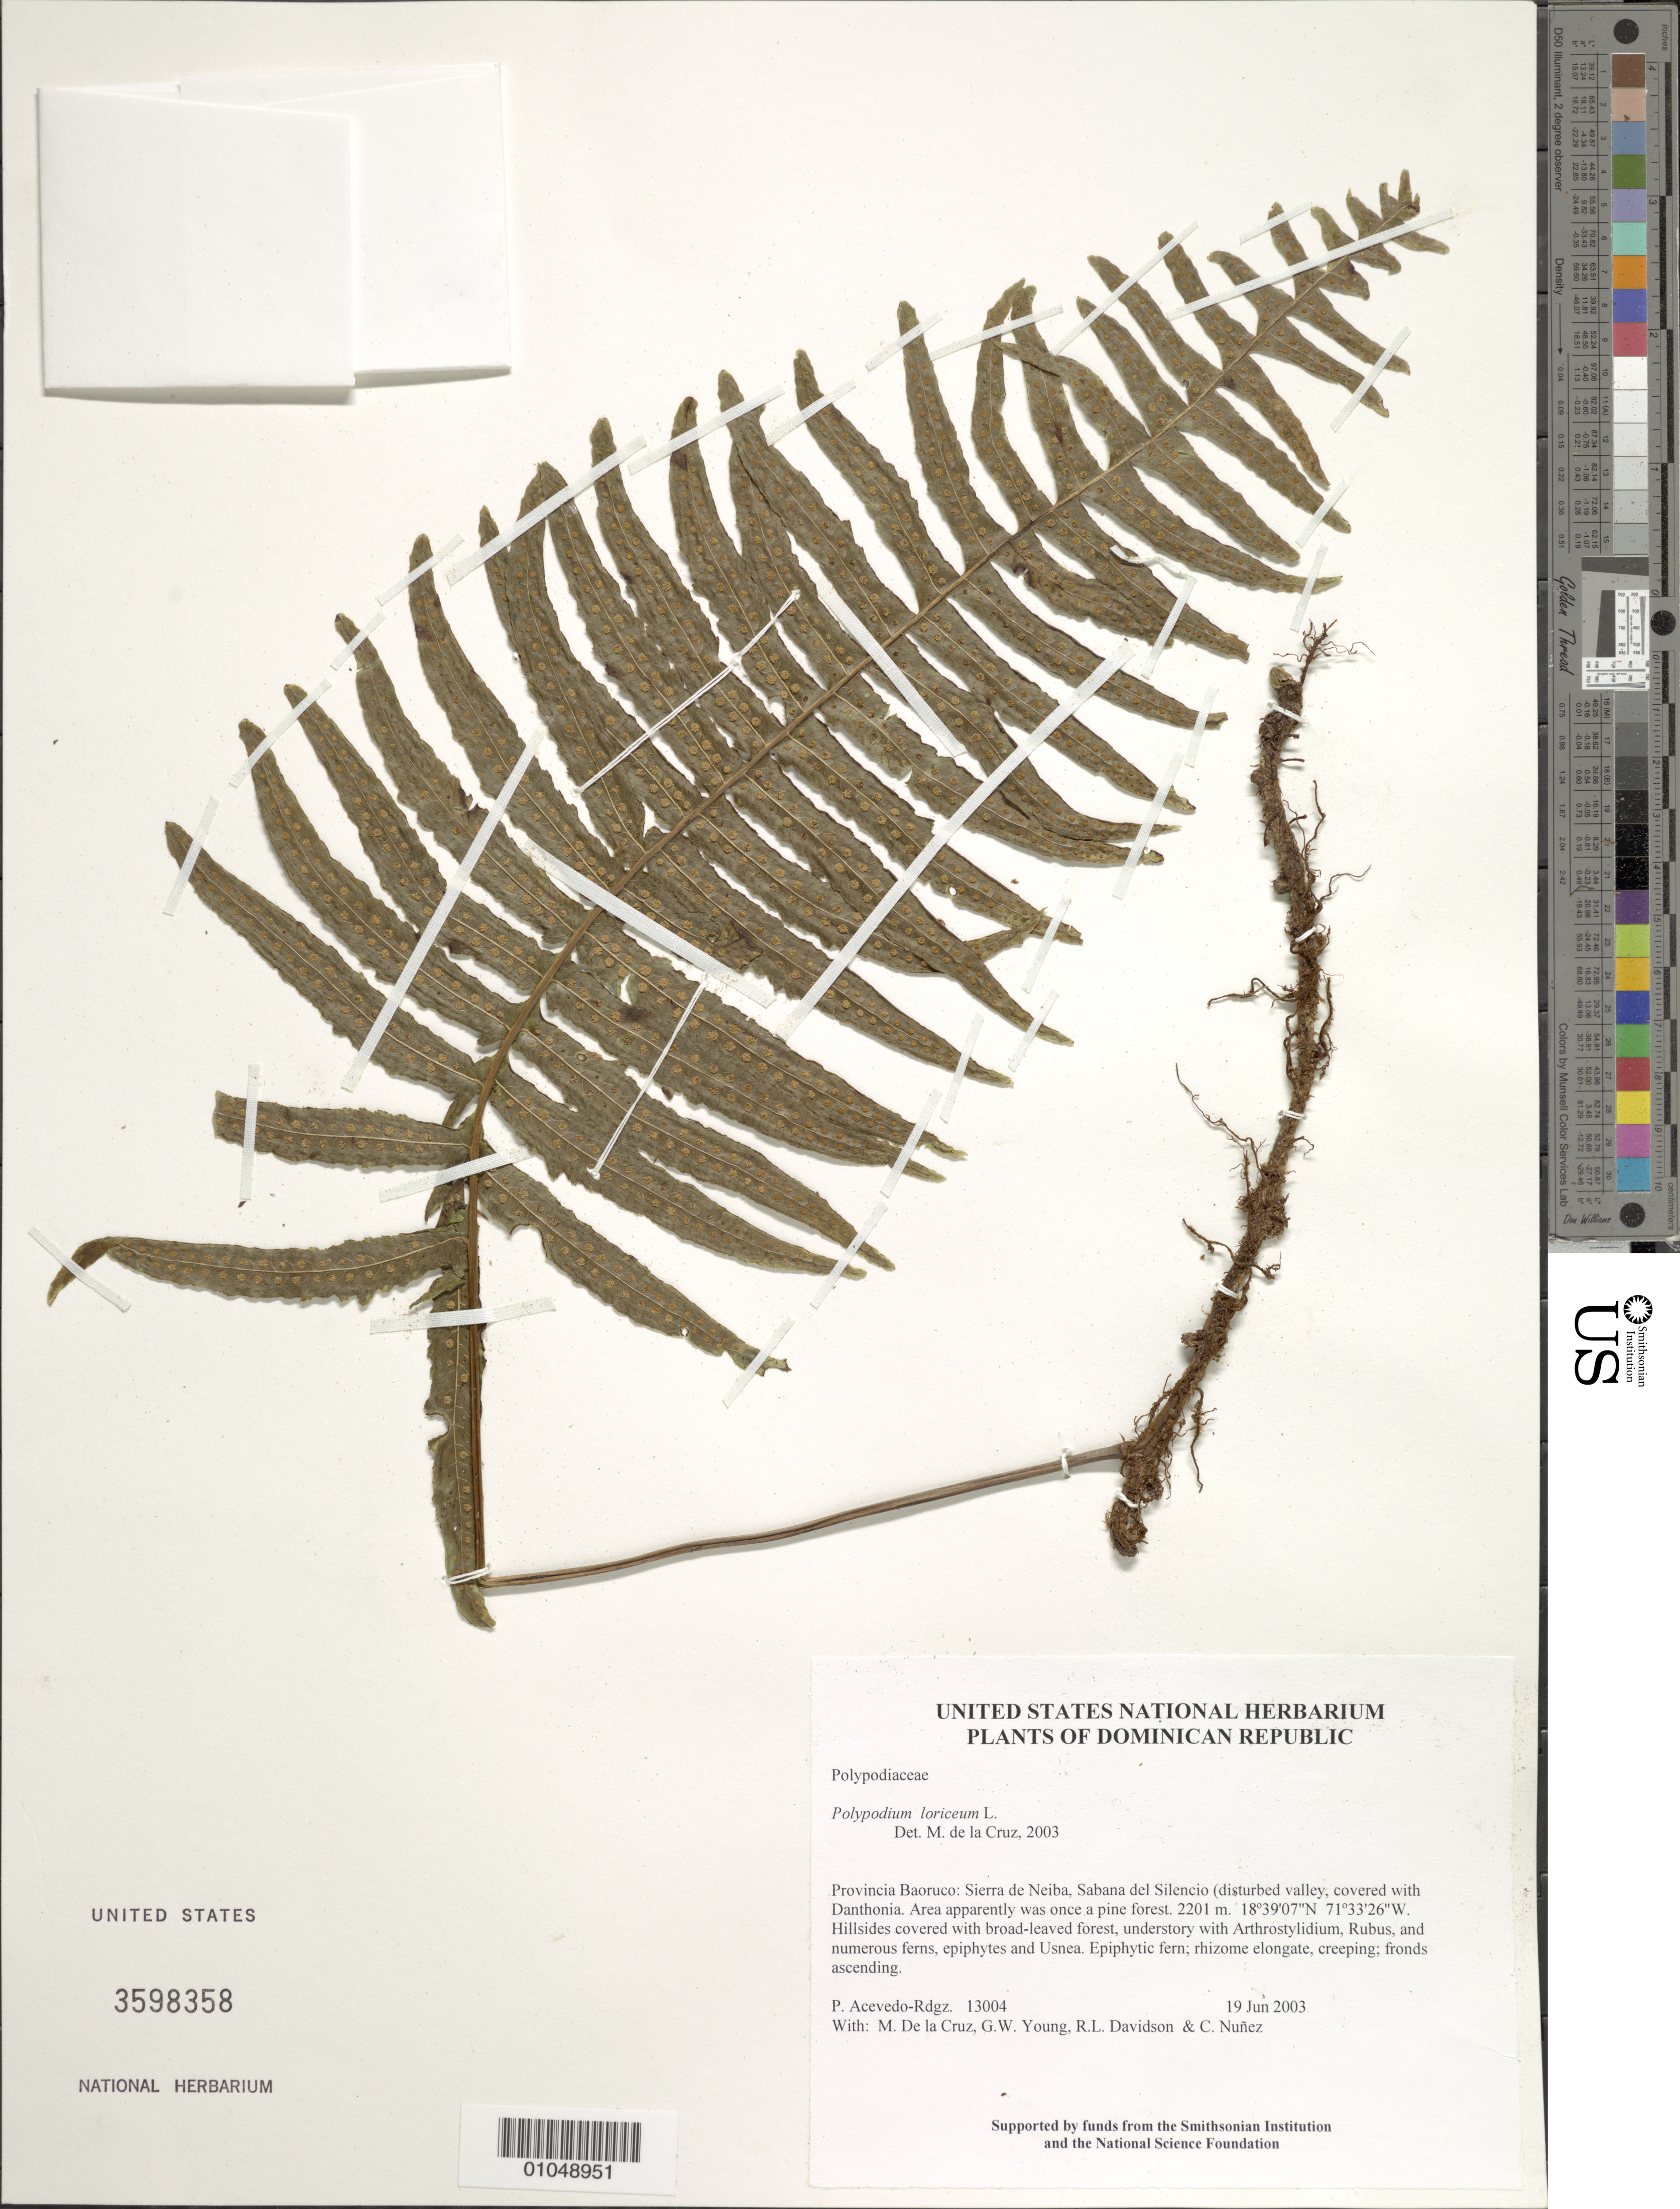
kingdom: Plantae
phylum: Tracheophyta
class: Polypodiopsida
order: Polypodiales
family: Polypodiaceae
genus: Serpocaulon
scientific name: Serpocaulon loriceum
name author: (L.) A.R. Sm.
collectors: P. Acevedo-Rodr., M. de la Cruz, J. Rawlins, G. Young, R. Davidson & C. Nunez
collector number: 13004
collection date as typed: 19 Jun 2003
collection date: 2003-06-19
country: Dominican Republic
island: Hispaniola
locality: Provincia Baoruco: Sierra de Neiba, Sabana del Silencio (disturbed valley, covered with Danthonia. Area apparently was once a pine forest.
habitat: Hillsides covered with broad-leaved forest, understory with Arthrostylidium, Rubus, and numerous ferns, epiphytes and Usnea.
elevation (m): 2201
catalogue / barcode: US 3598358